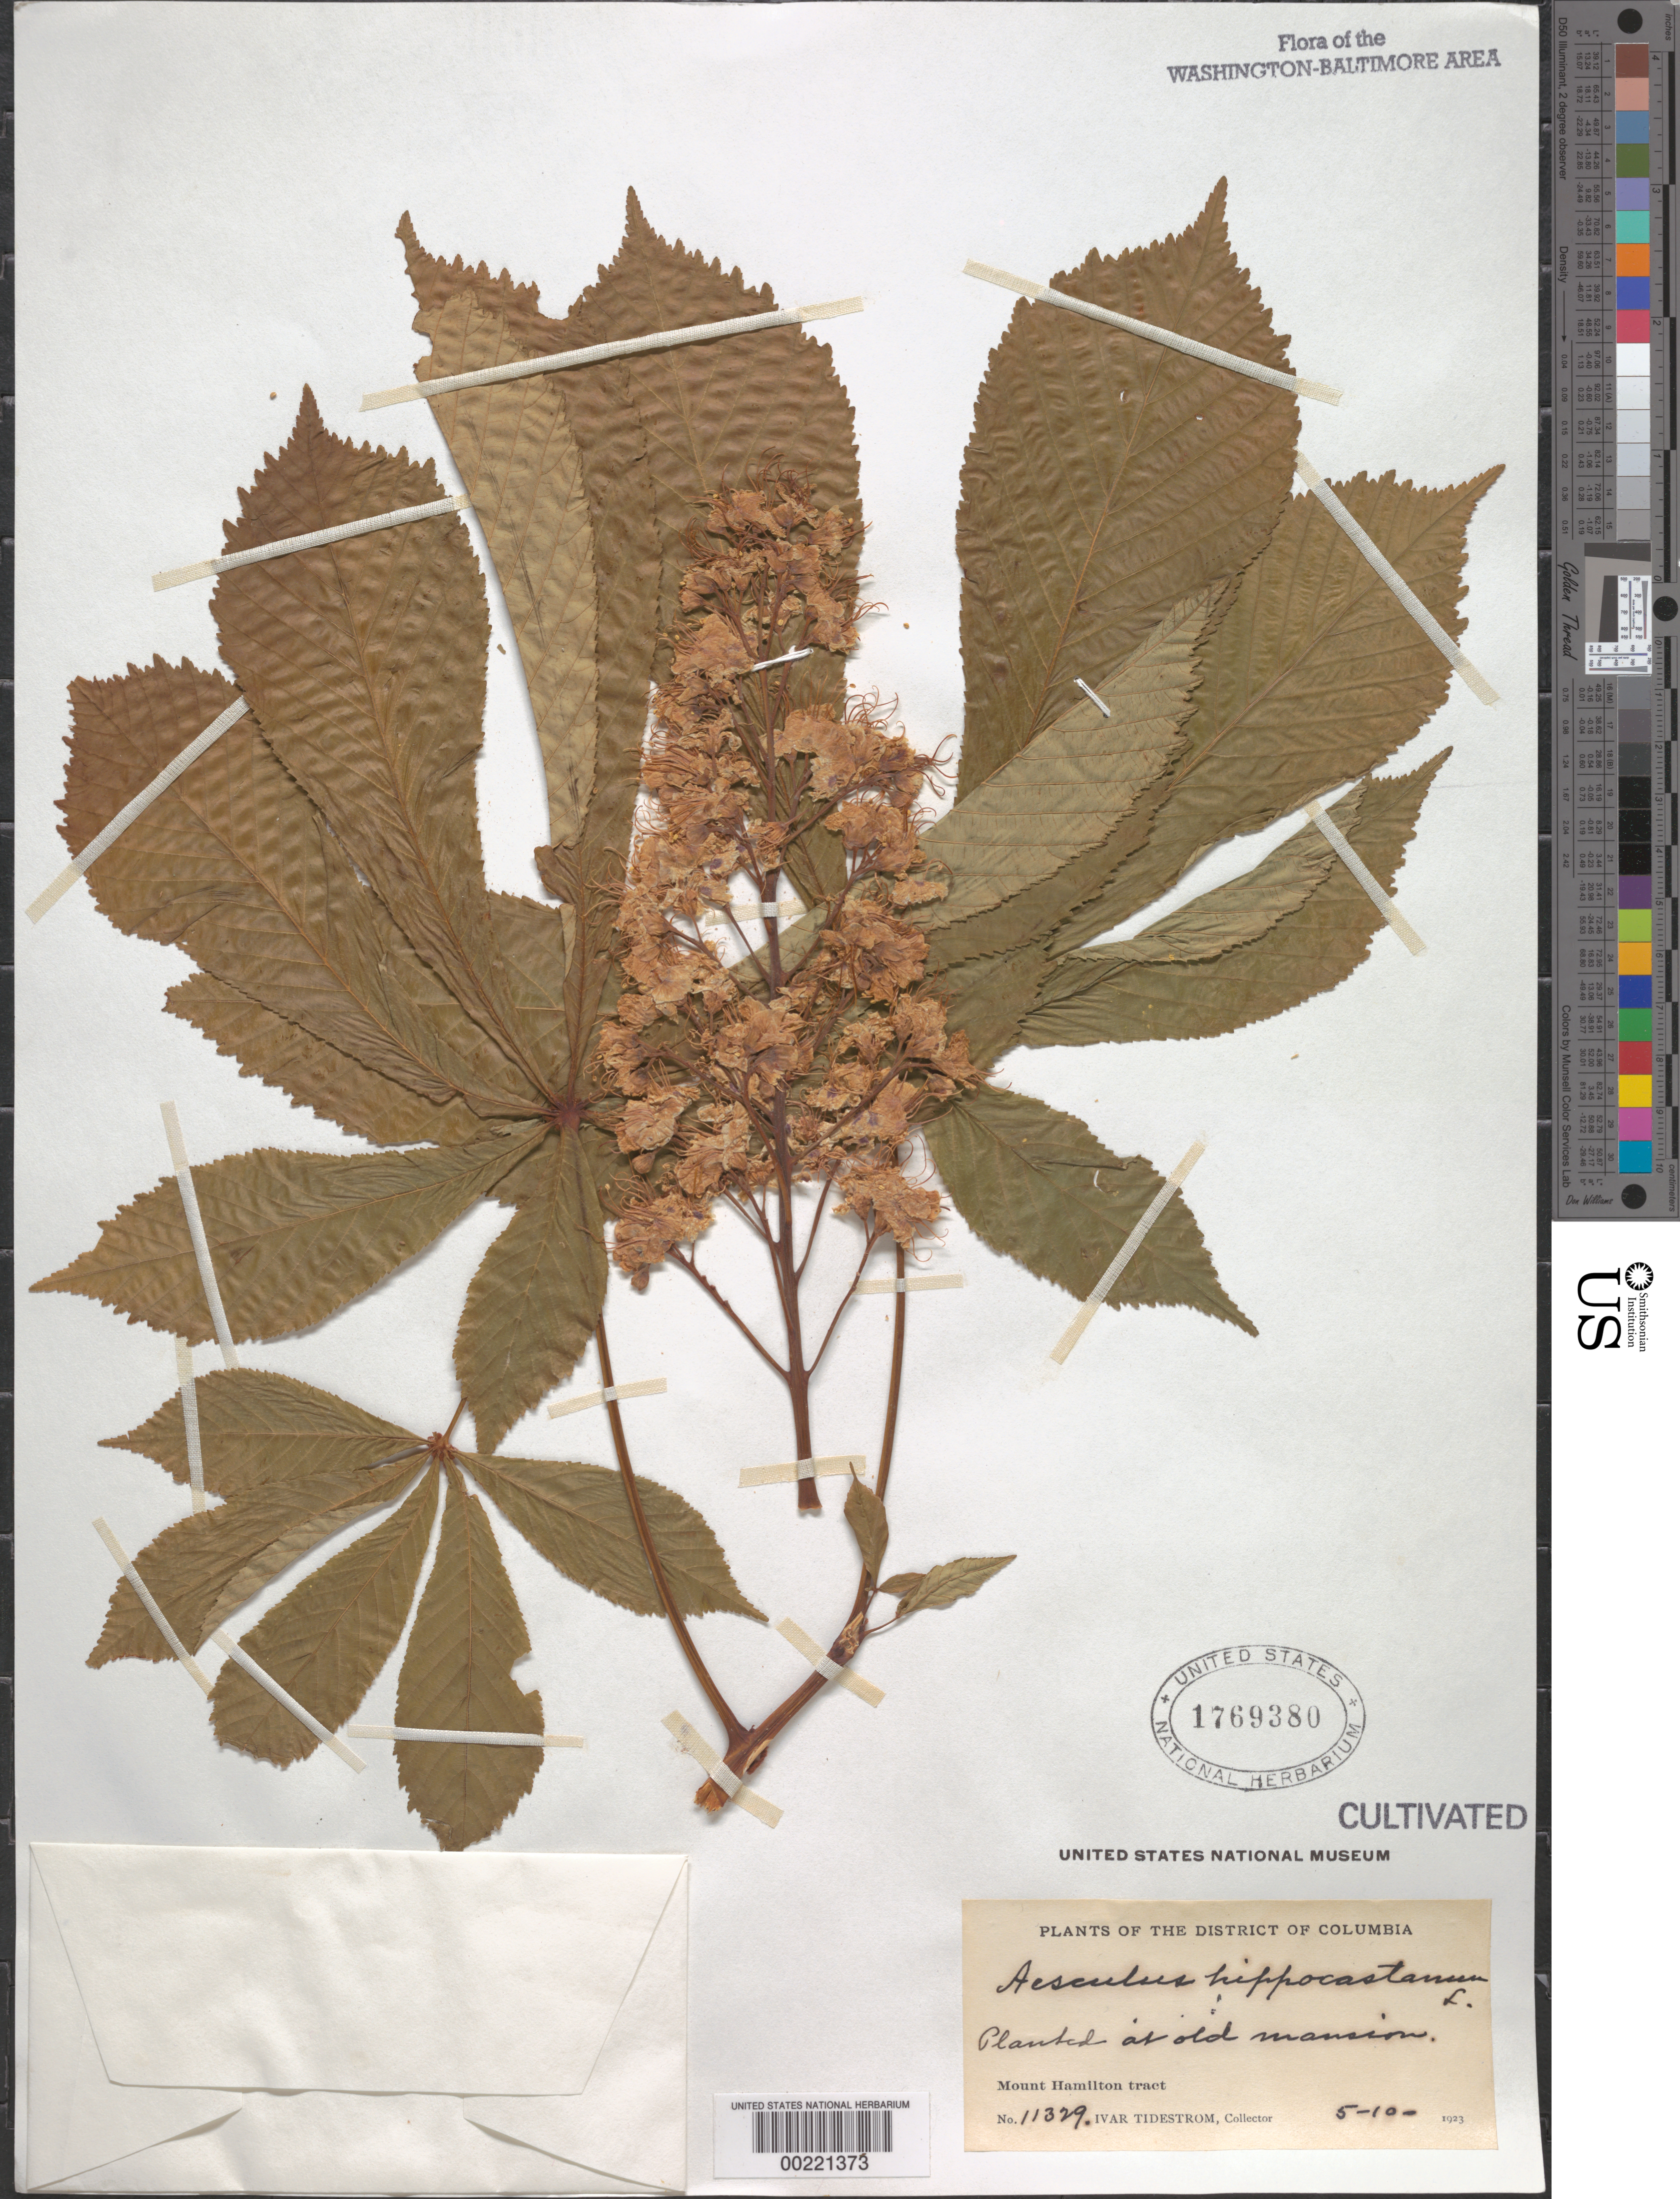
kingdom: Plantae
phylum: Tracheophyta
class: Magnoliopsida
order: Sapindales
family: Sapindaceae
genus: Aesculus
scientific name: Aesculus hippocastanum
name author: L.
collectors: I. F. Tidestrom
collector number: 11329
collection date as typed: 10 May 1923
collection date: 1923-05-10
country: United States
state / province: District of Columbia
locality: At Old Mansion, Mount Hamilton Tract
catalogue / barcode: US 1769380